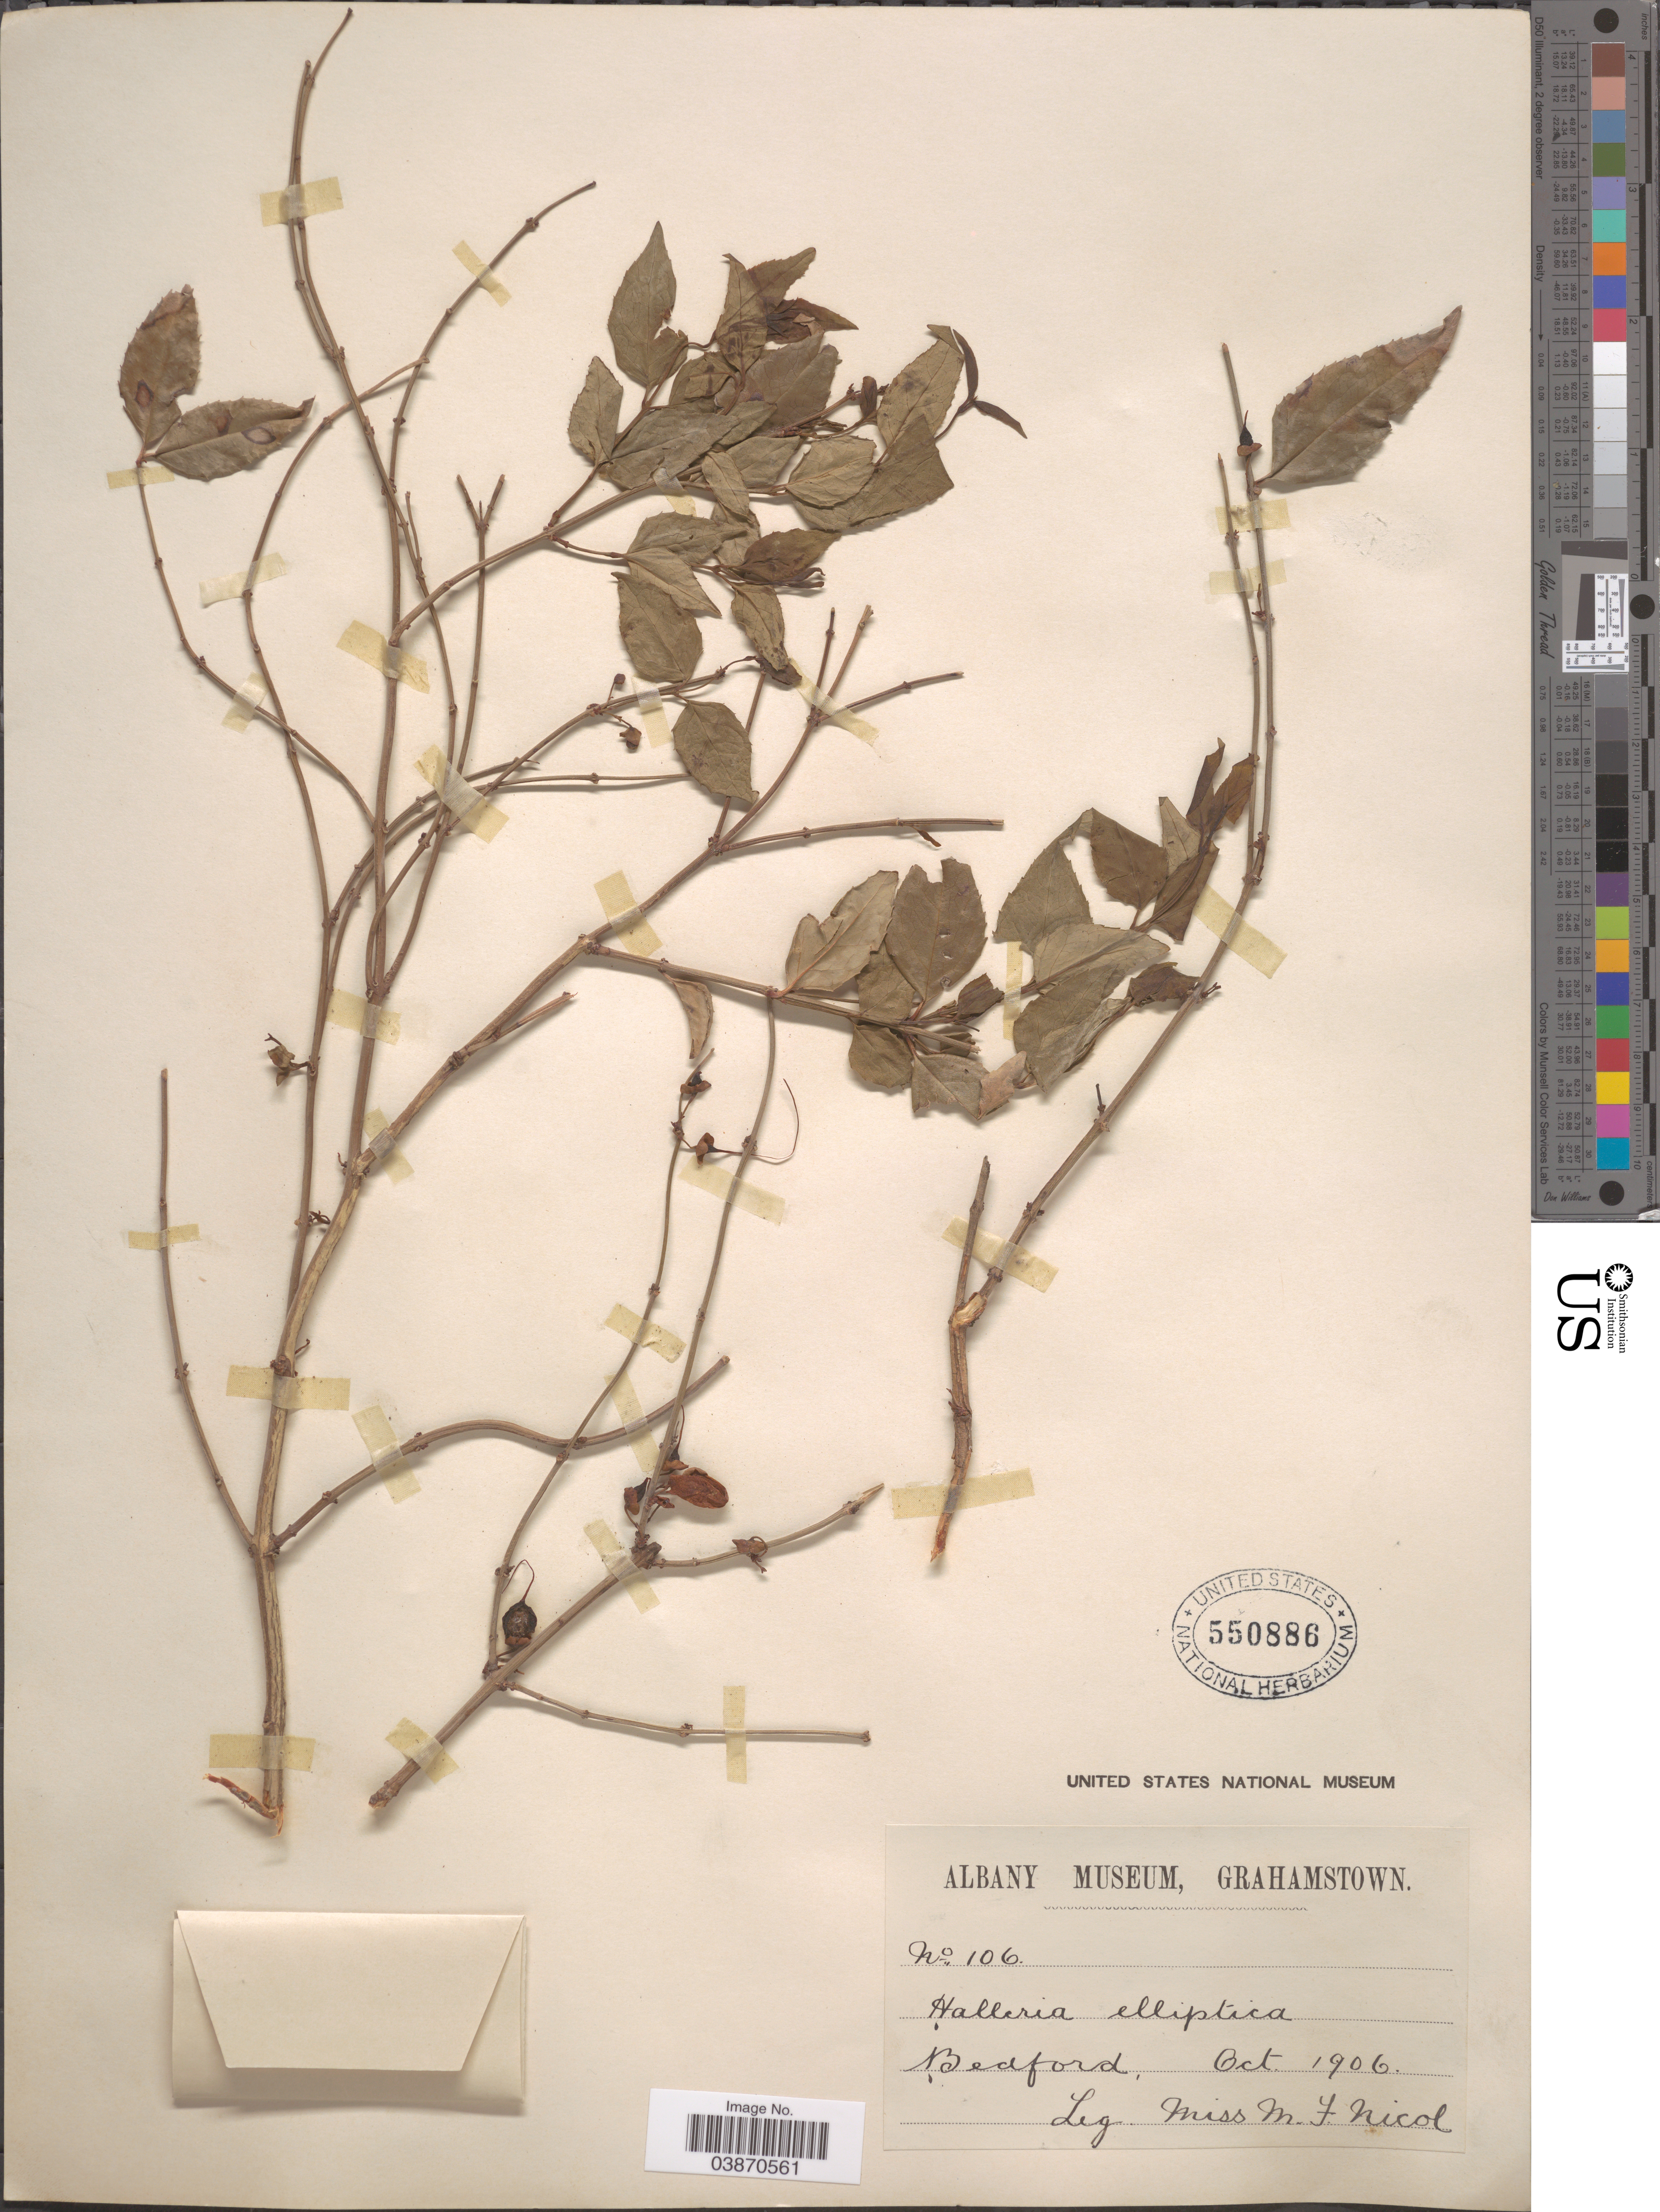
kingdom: Plantae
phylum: Tracheophyta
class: Magnoliopsida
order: Lamiales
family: Stilbaceae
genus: Halleria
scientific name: Halleria elliptica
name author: L.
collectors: M. Nicol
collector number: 106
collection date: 1906-10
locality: Bedford.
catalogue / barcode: US 550886